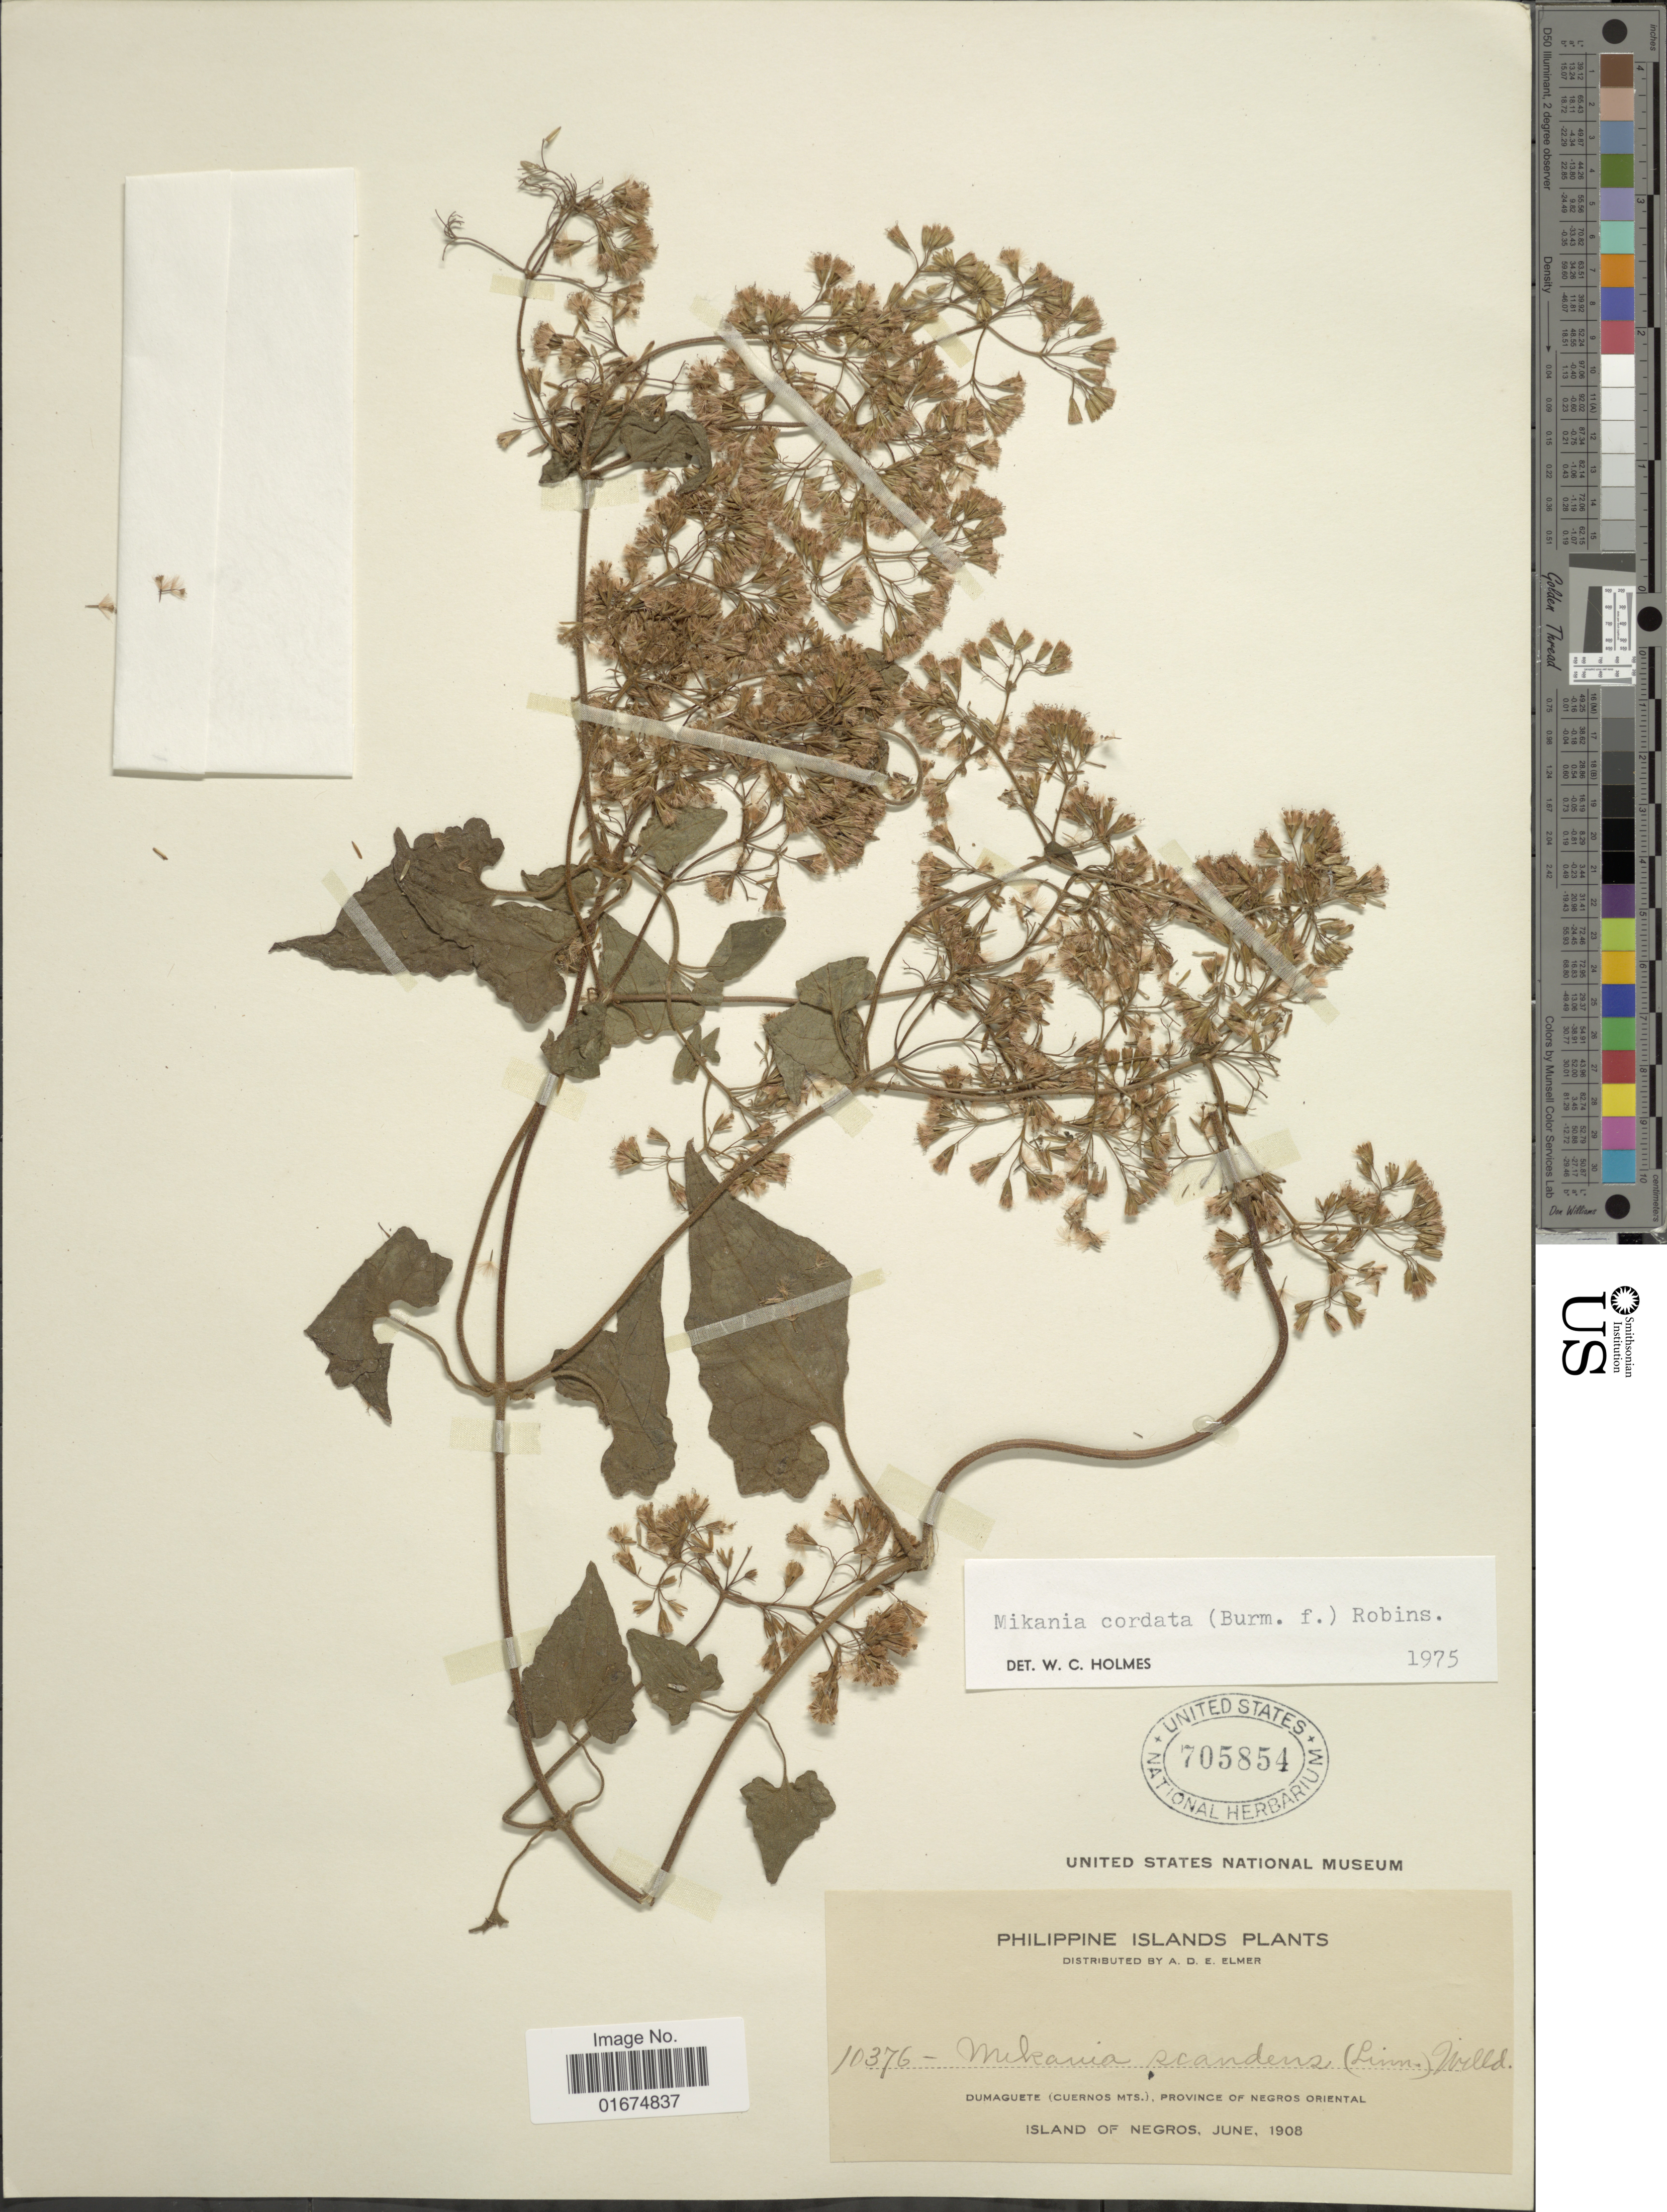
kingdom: Plantae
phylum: Tracheophyta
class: Magnoliopsida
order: Asterales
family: Asteraceae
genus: Mikania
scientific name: Mikania cordata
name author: (Burm. f.) B.L. Rob.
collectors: A. D. E. Elmer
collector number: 10376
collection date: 1908-06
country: Philippines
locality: Dumaguete (Cuernos Mts.), Province of Negros Oriental, Island of Negros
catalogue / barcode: US 705854